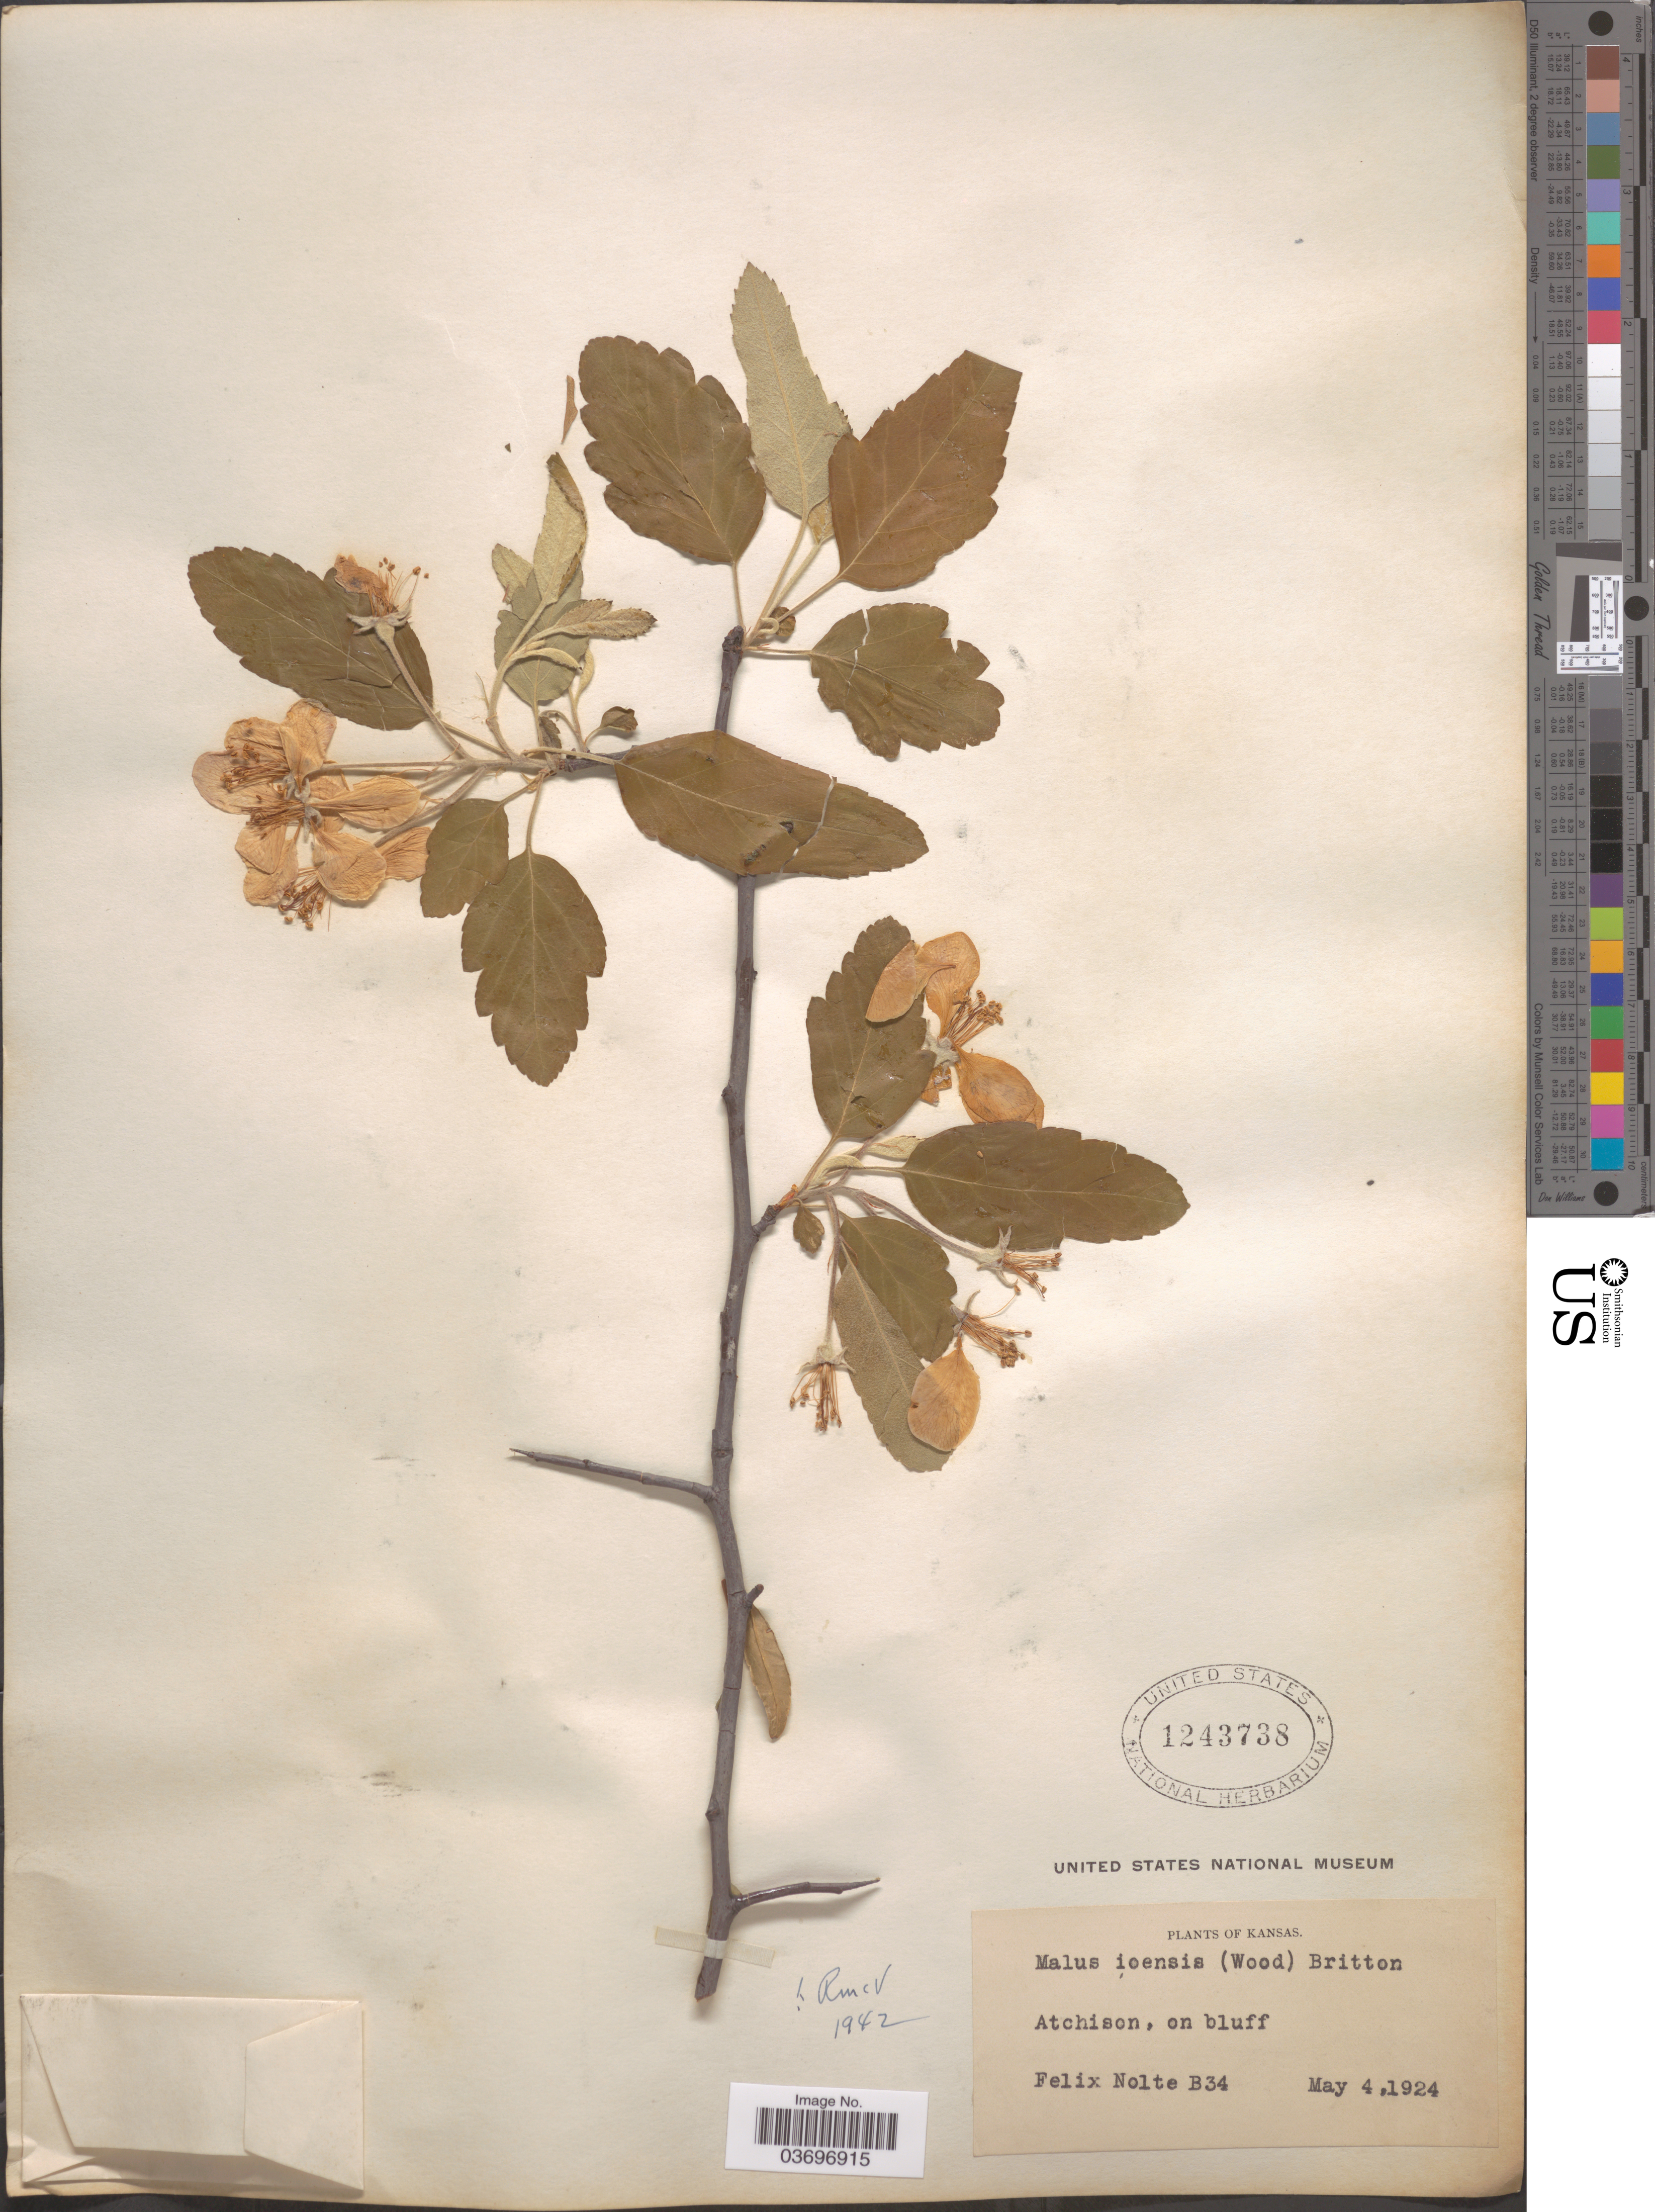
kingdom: Plantae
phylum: Tracheophyta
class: Magnoliopsida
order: Rosales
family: Rosaceae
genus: Malus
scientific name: Malus ioensis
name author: (Alph. Wood) Britton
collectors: F. Nolte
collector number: B34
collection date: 1924-05-04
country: United States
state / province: Kansas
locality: Atchison.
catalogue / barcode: US 1243738